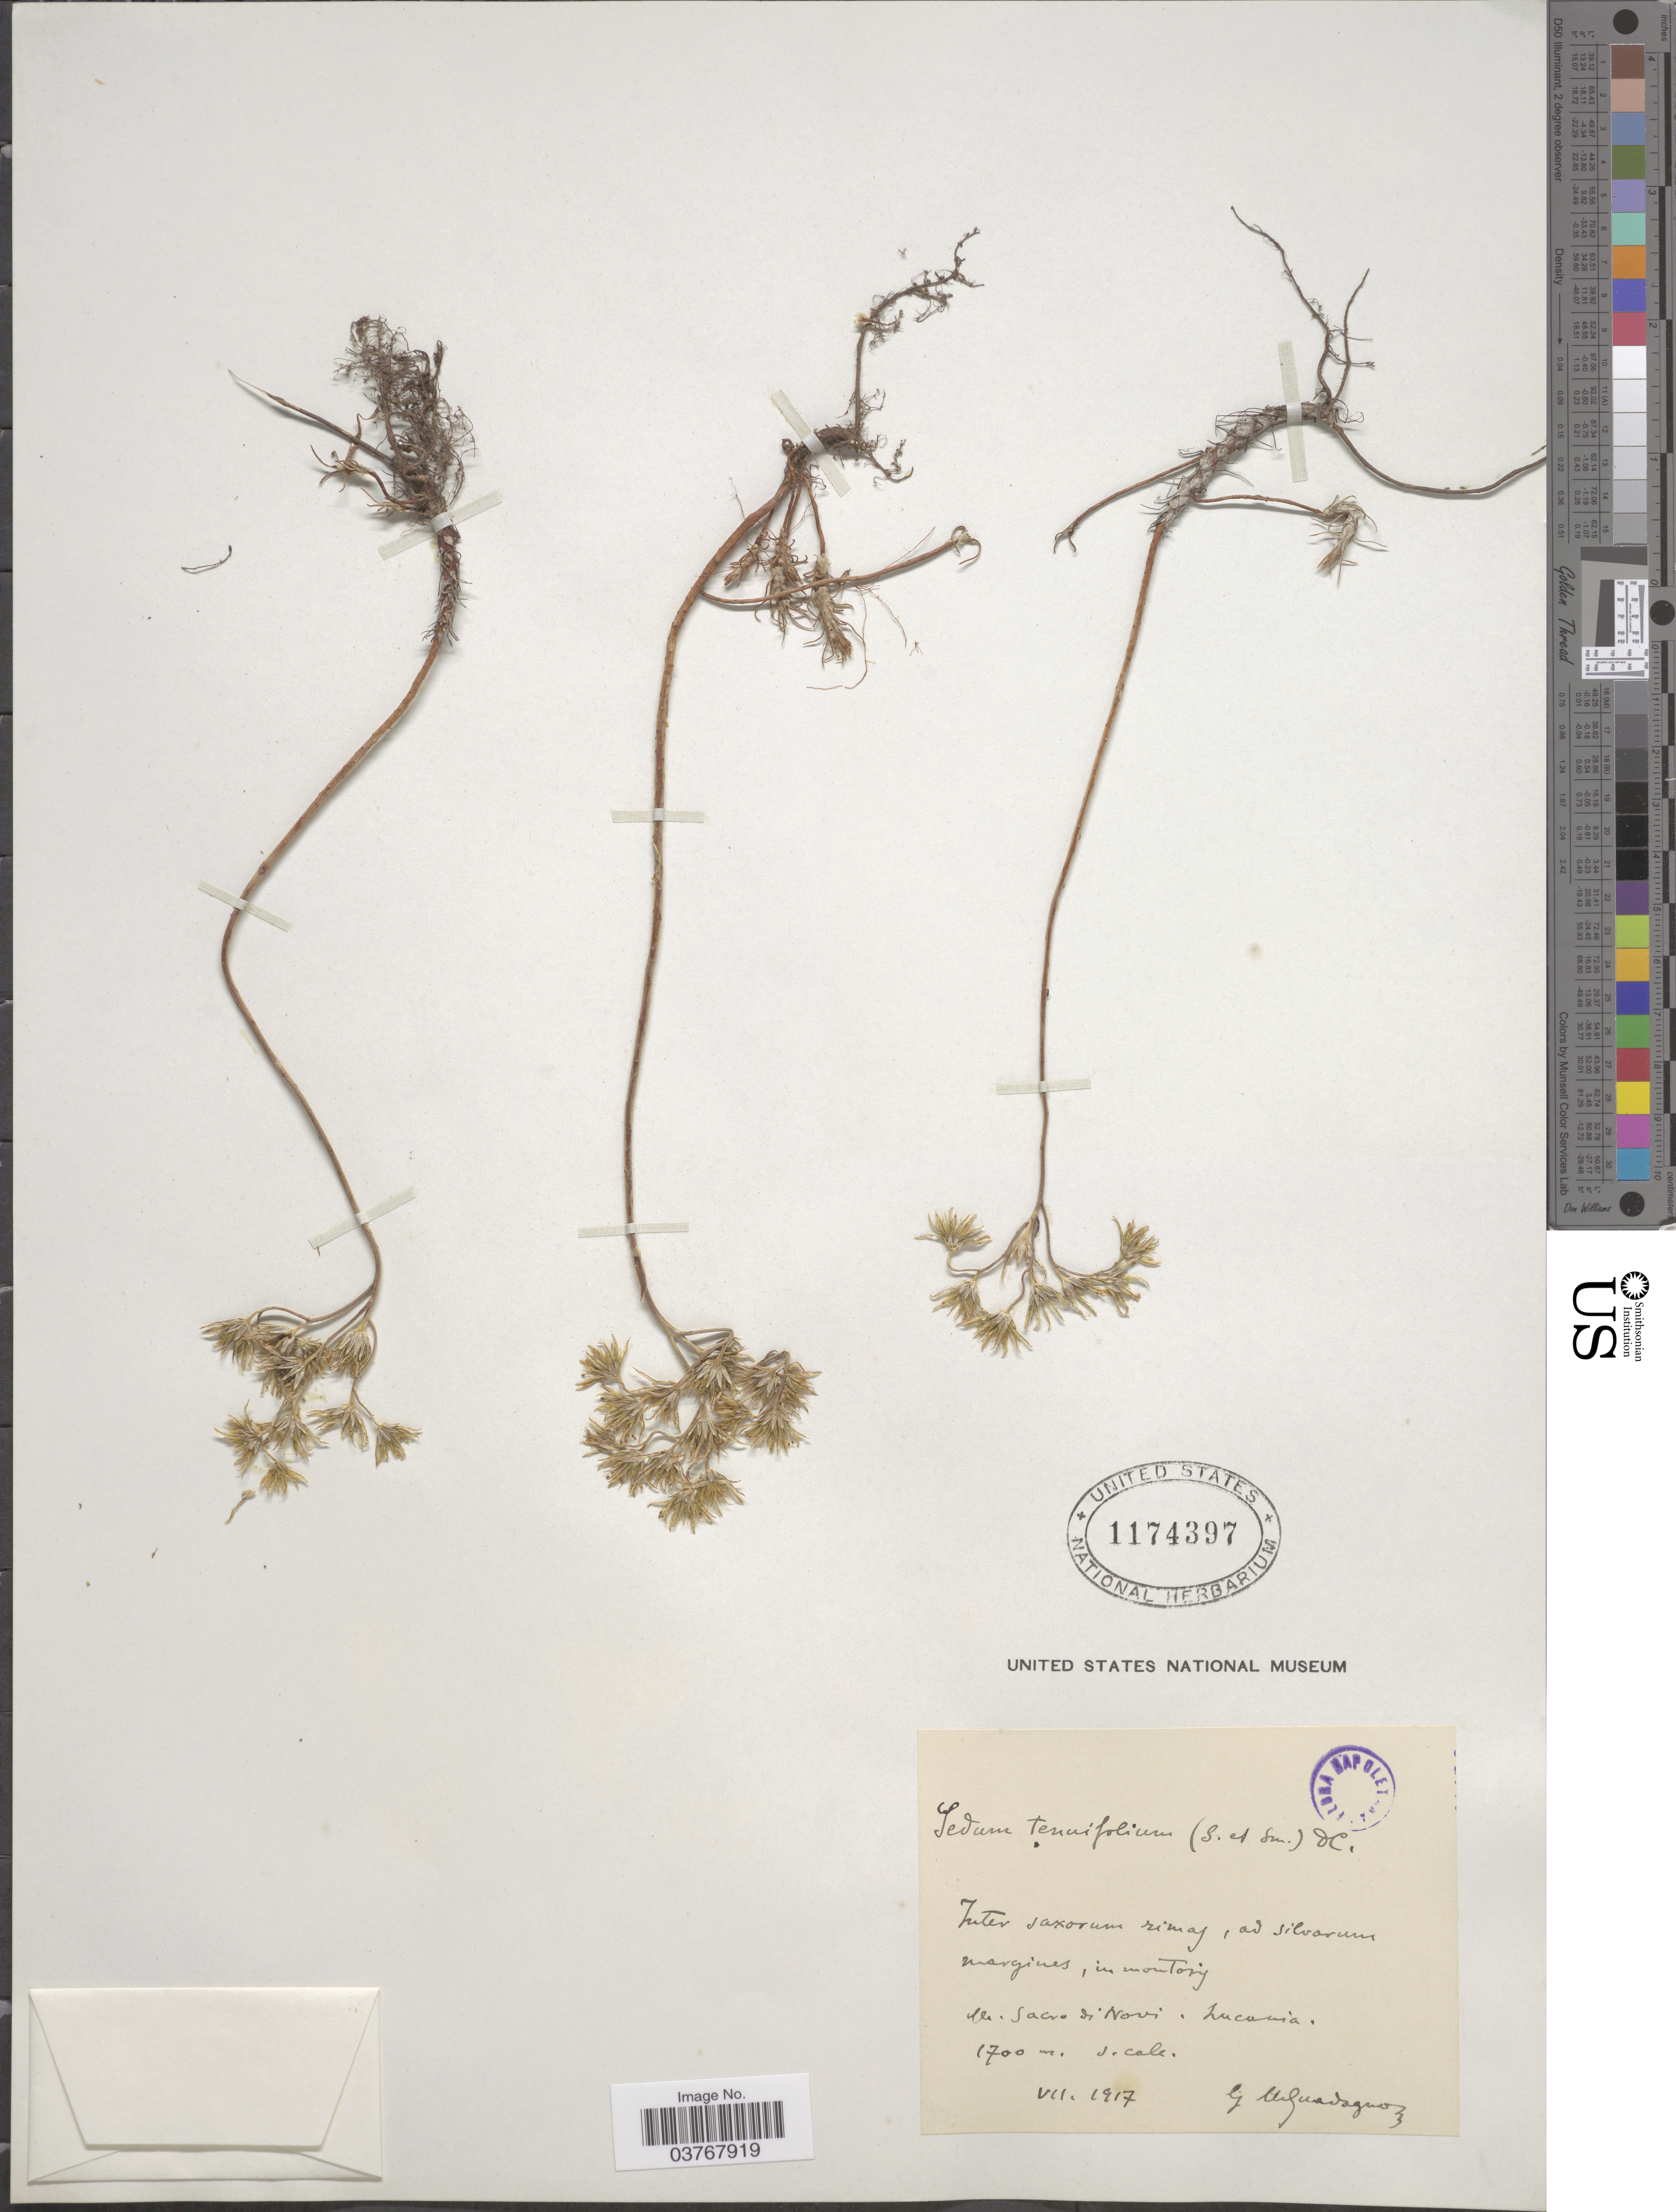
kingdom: Plantae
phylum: Tracheophyta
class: Magnoliopsida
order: Saxifragales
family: Crassulaceae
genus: Sedum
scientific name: Sedum tenuifolium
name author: Franch.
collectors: G. Guadagno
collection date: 1917-07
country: Italy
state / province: Campania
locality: Inter saxorum rimas, ad silvarum margines, in montosis. M. Sacro di Novi, Lucania, S. calc.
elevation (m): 1700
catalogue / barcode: US 1174397